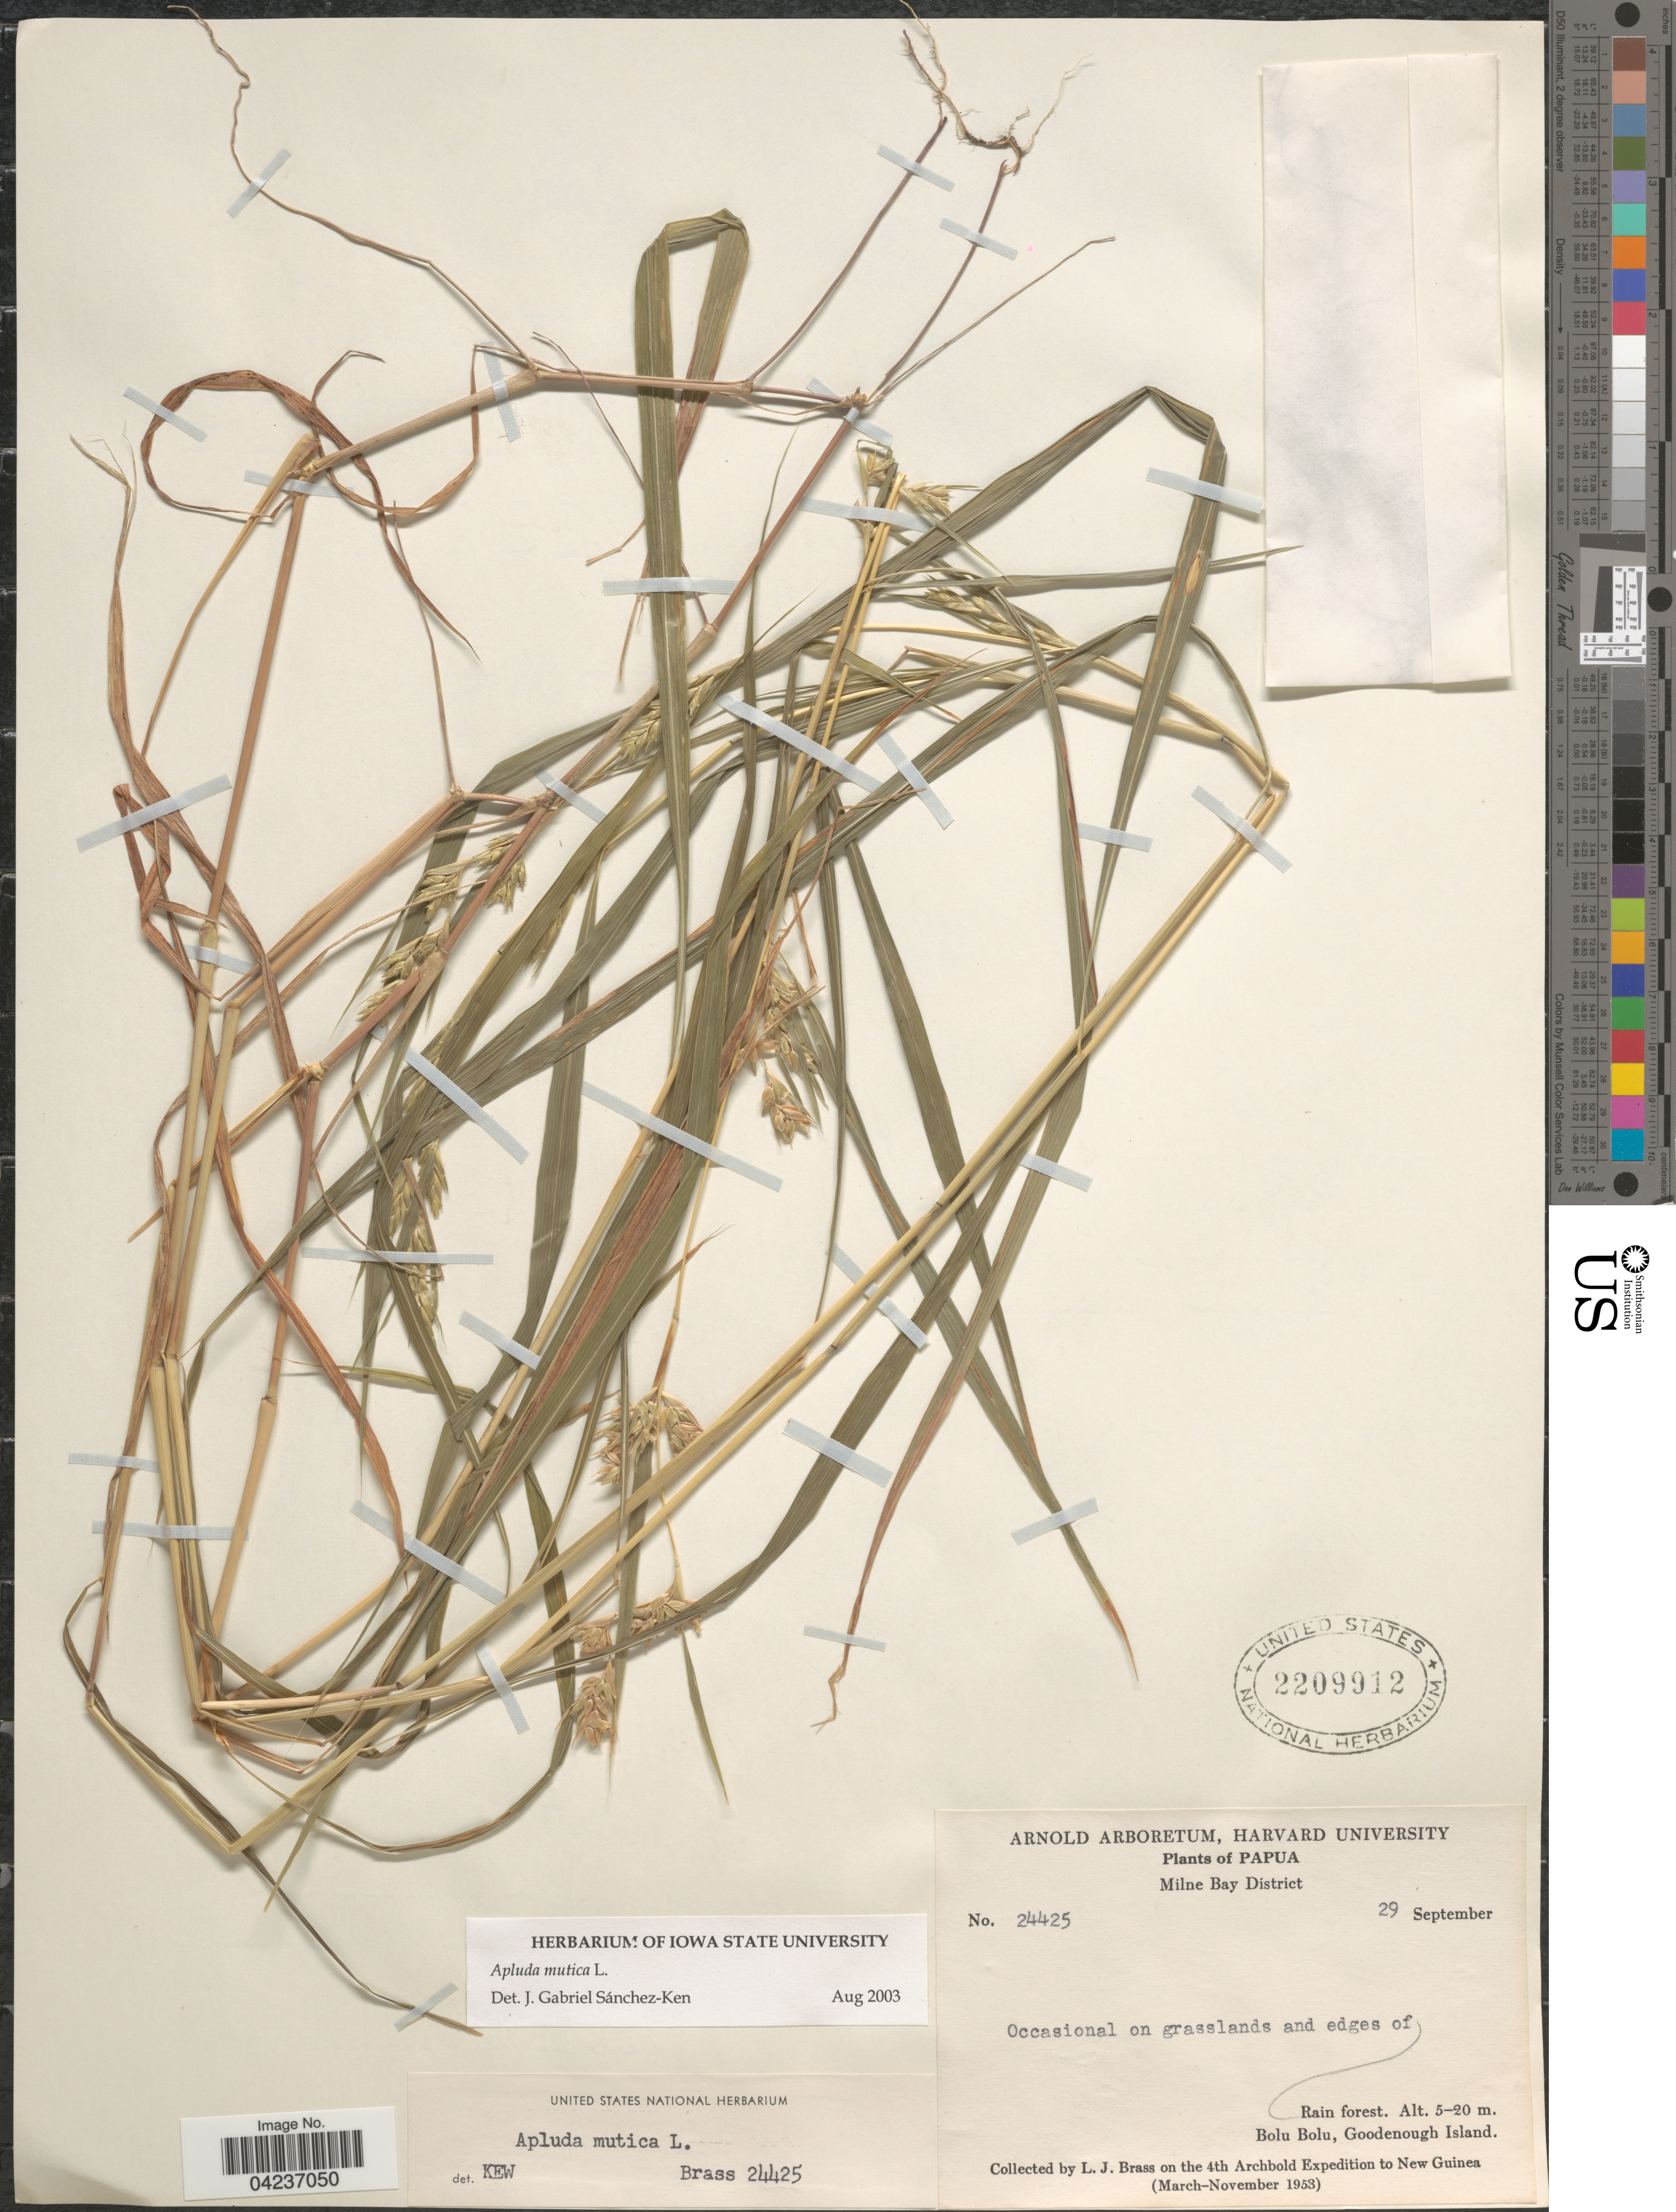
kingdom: Plantae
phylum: Tracheophyta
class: Liliopsida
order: Poales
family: Poaceae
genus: Apluda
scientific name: Apluda mutica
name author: L.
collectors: L. J. Brass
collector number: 24425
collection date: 1953-09-29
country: Papua New Guinea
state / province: Milne Bay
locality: Milne Bay District. Occasional on grassland and edges of Rain forest. Bolu Bolu, Goodenough Island. On the 4th Archbold Expedition to New Guinea (March- November 1953).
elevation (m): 5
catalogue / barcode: US 2209912